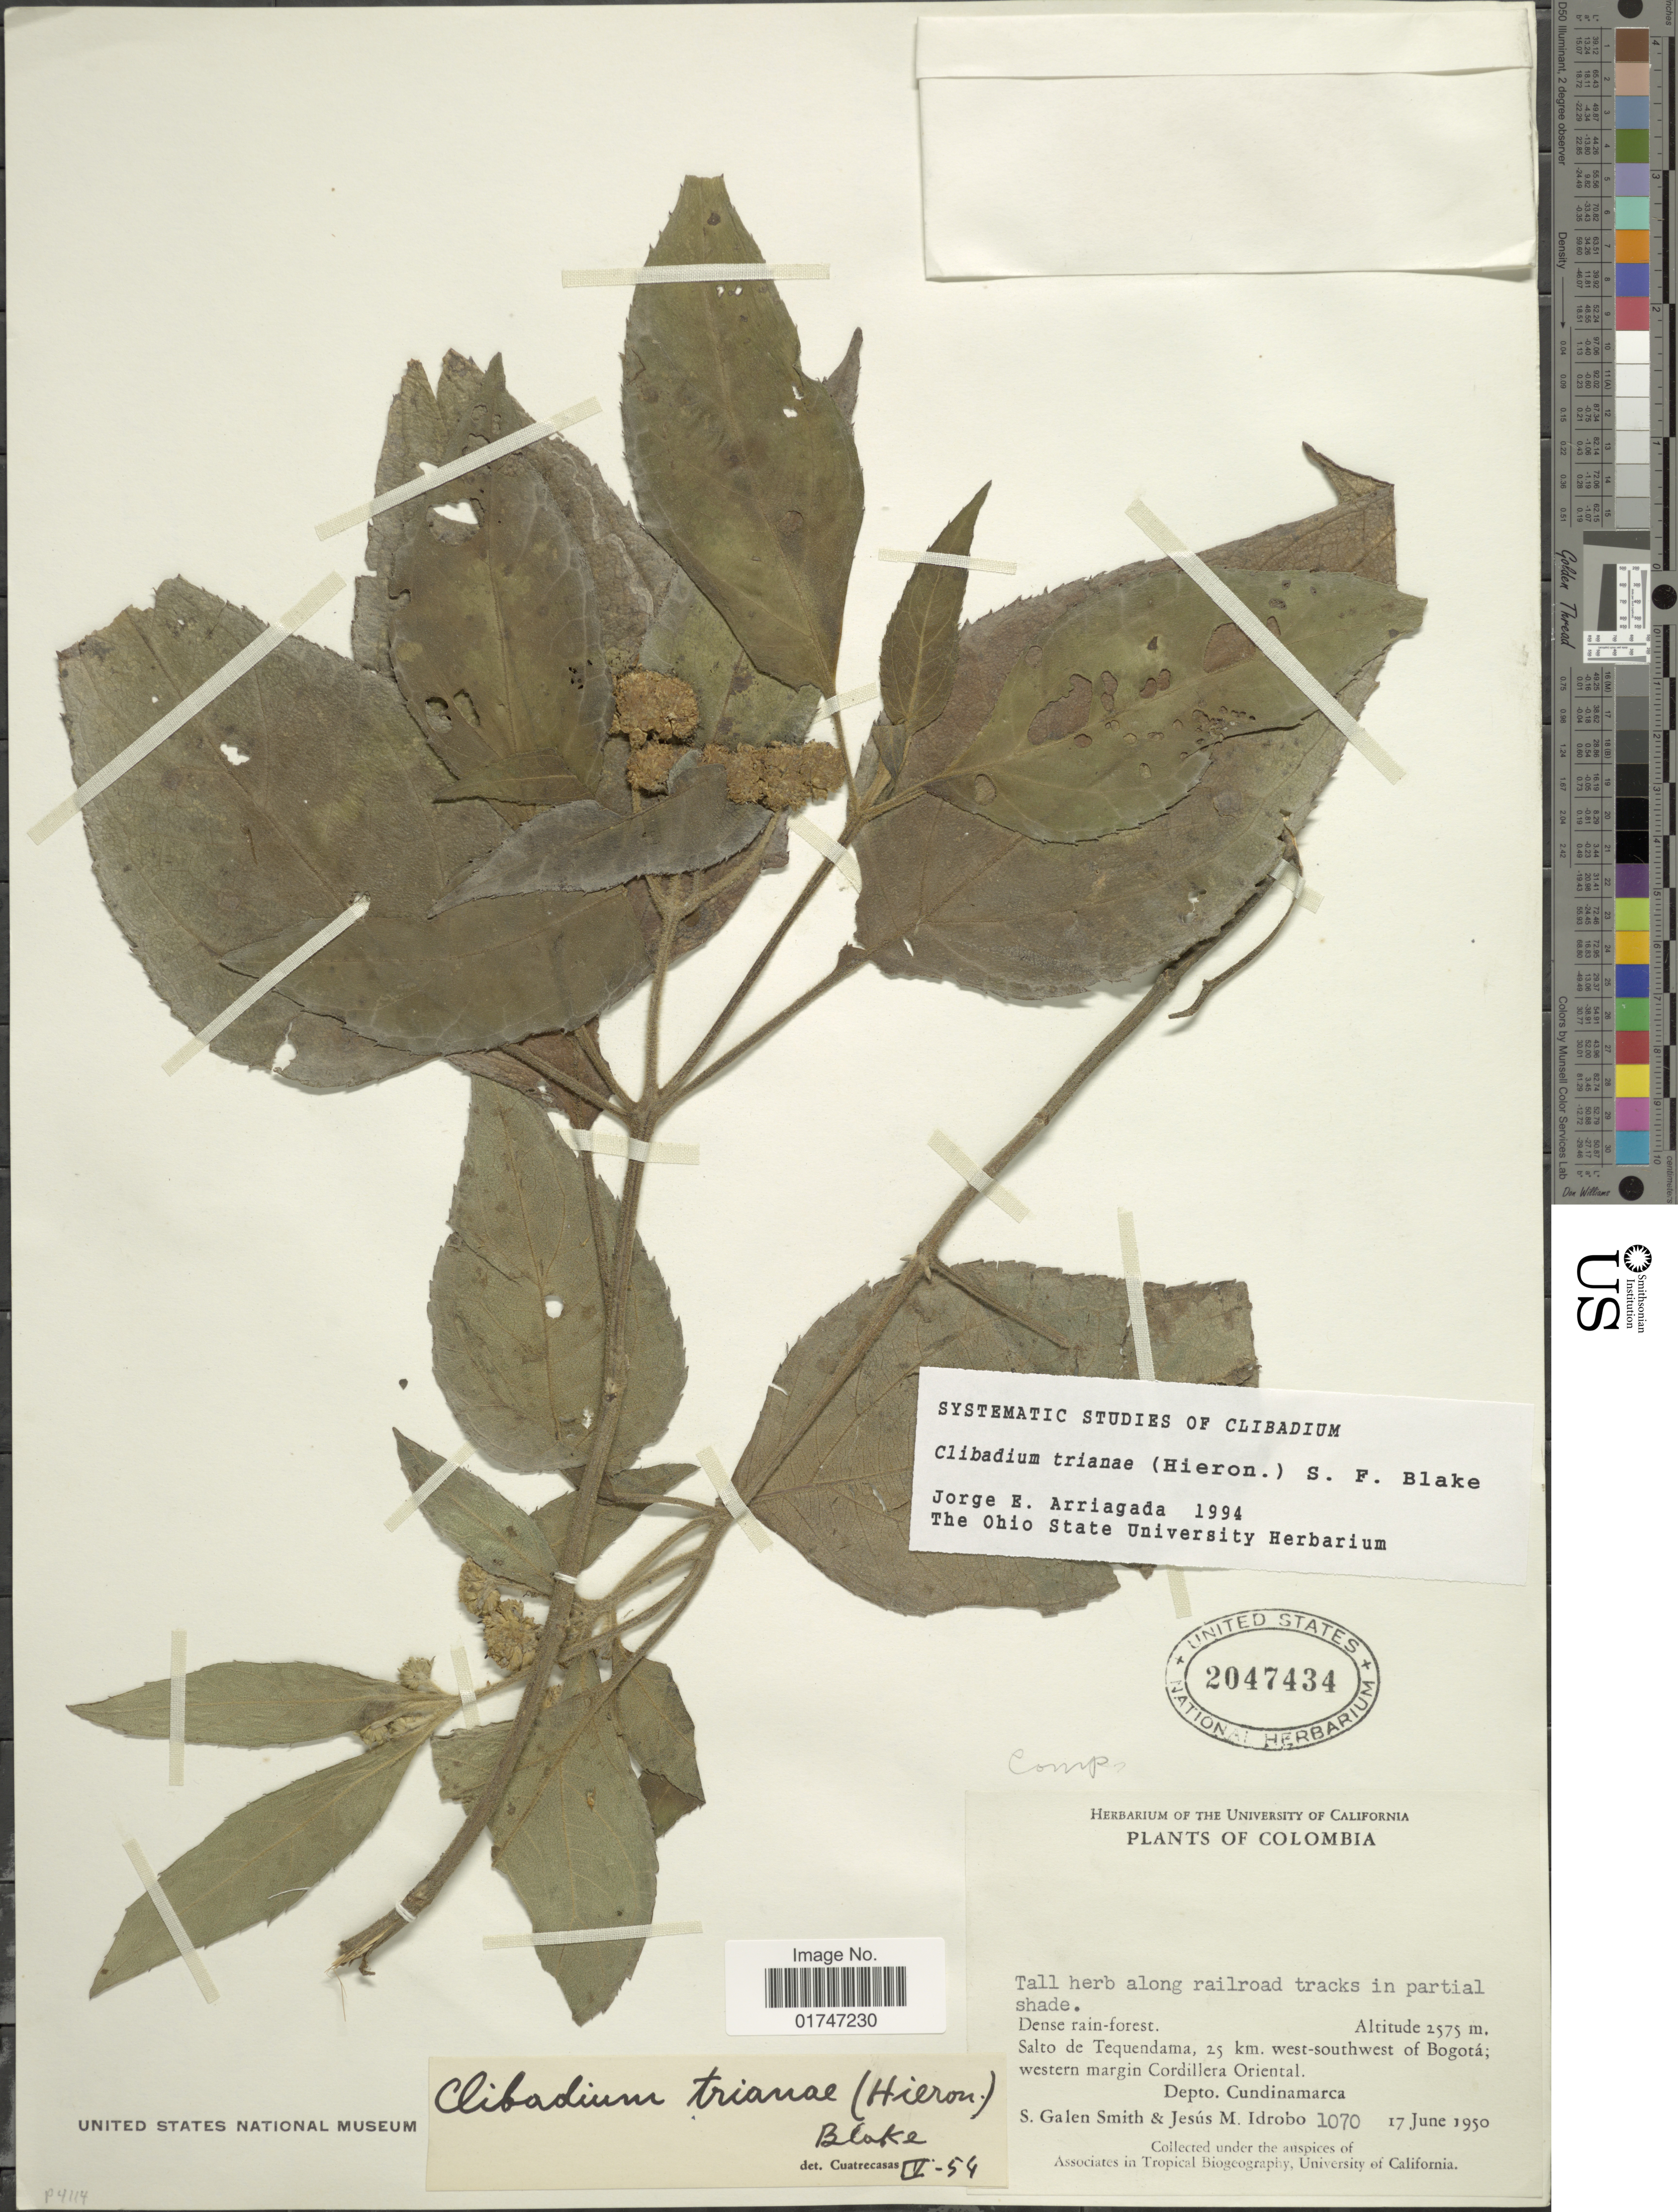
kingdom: Plantae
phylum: Tracheophyta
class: Magnoliopsida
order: Asterales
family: Asteraceae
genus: Clibadium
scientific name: Clibadium trianae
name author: (Hieron.) S.F. Blake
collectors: S. G. Smith & J. M. Idrobo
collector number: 1070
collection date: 1950-06-17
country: Colombia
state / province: Cundinamarca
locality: Salto de Tequendama, 25 km. west-southwest of Bogotá; western margin Cordillera Oriental. Depto. Cundinamarca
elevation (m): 2575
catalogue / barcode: US 2047434